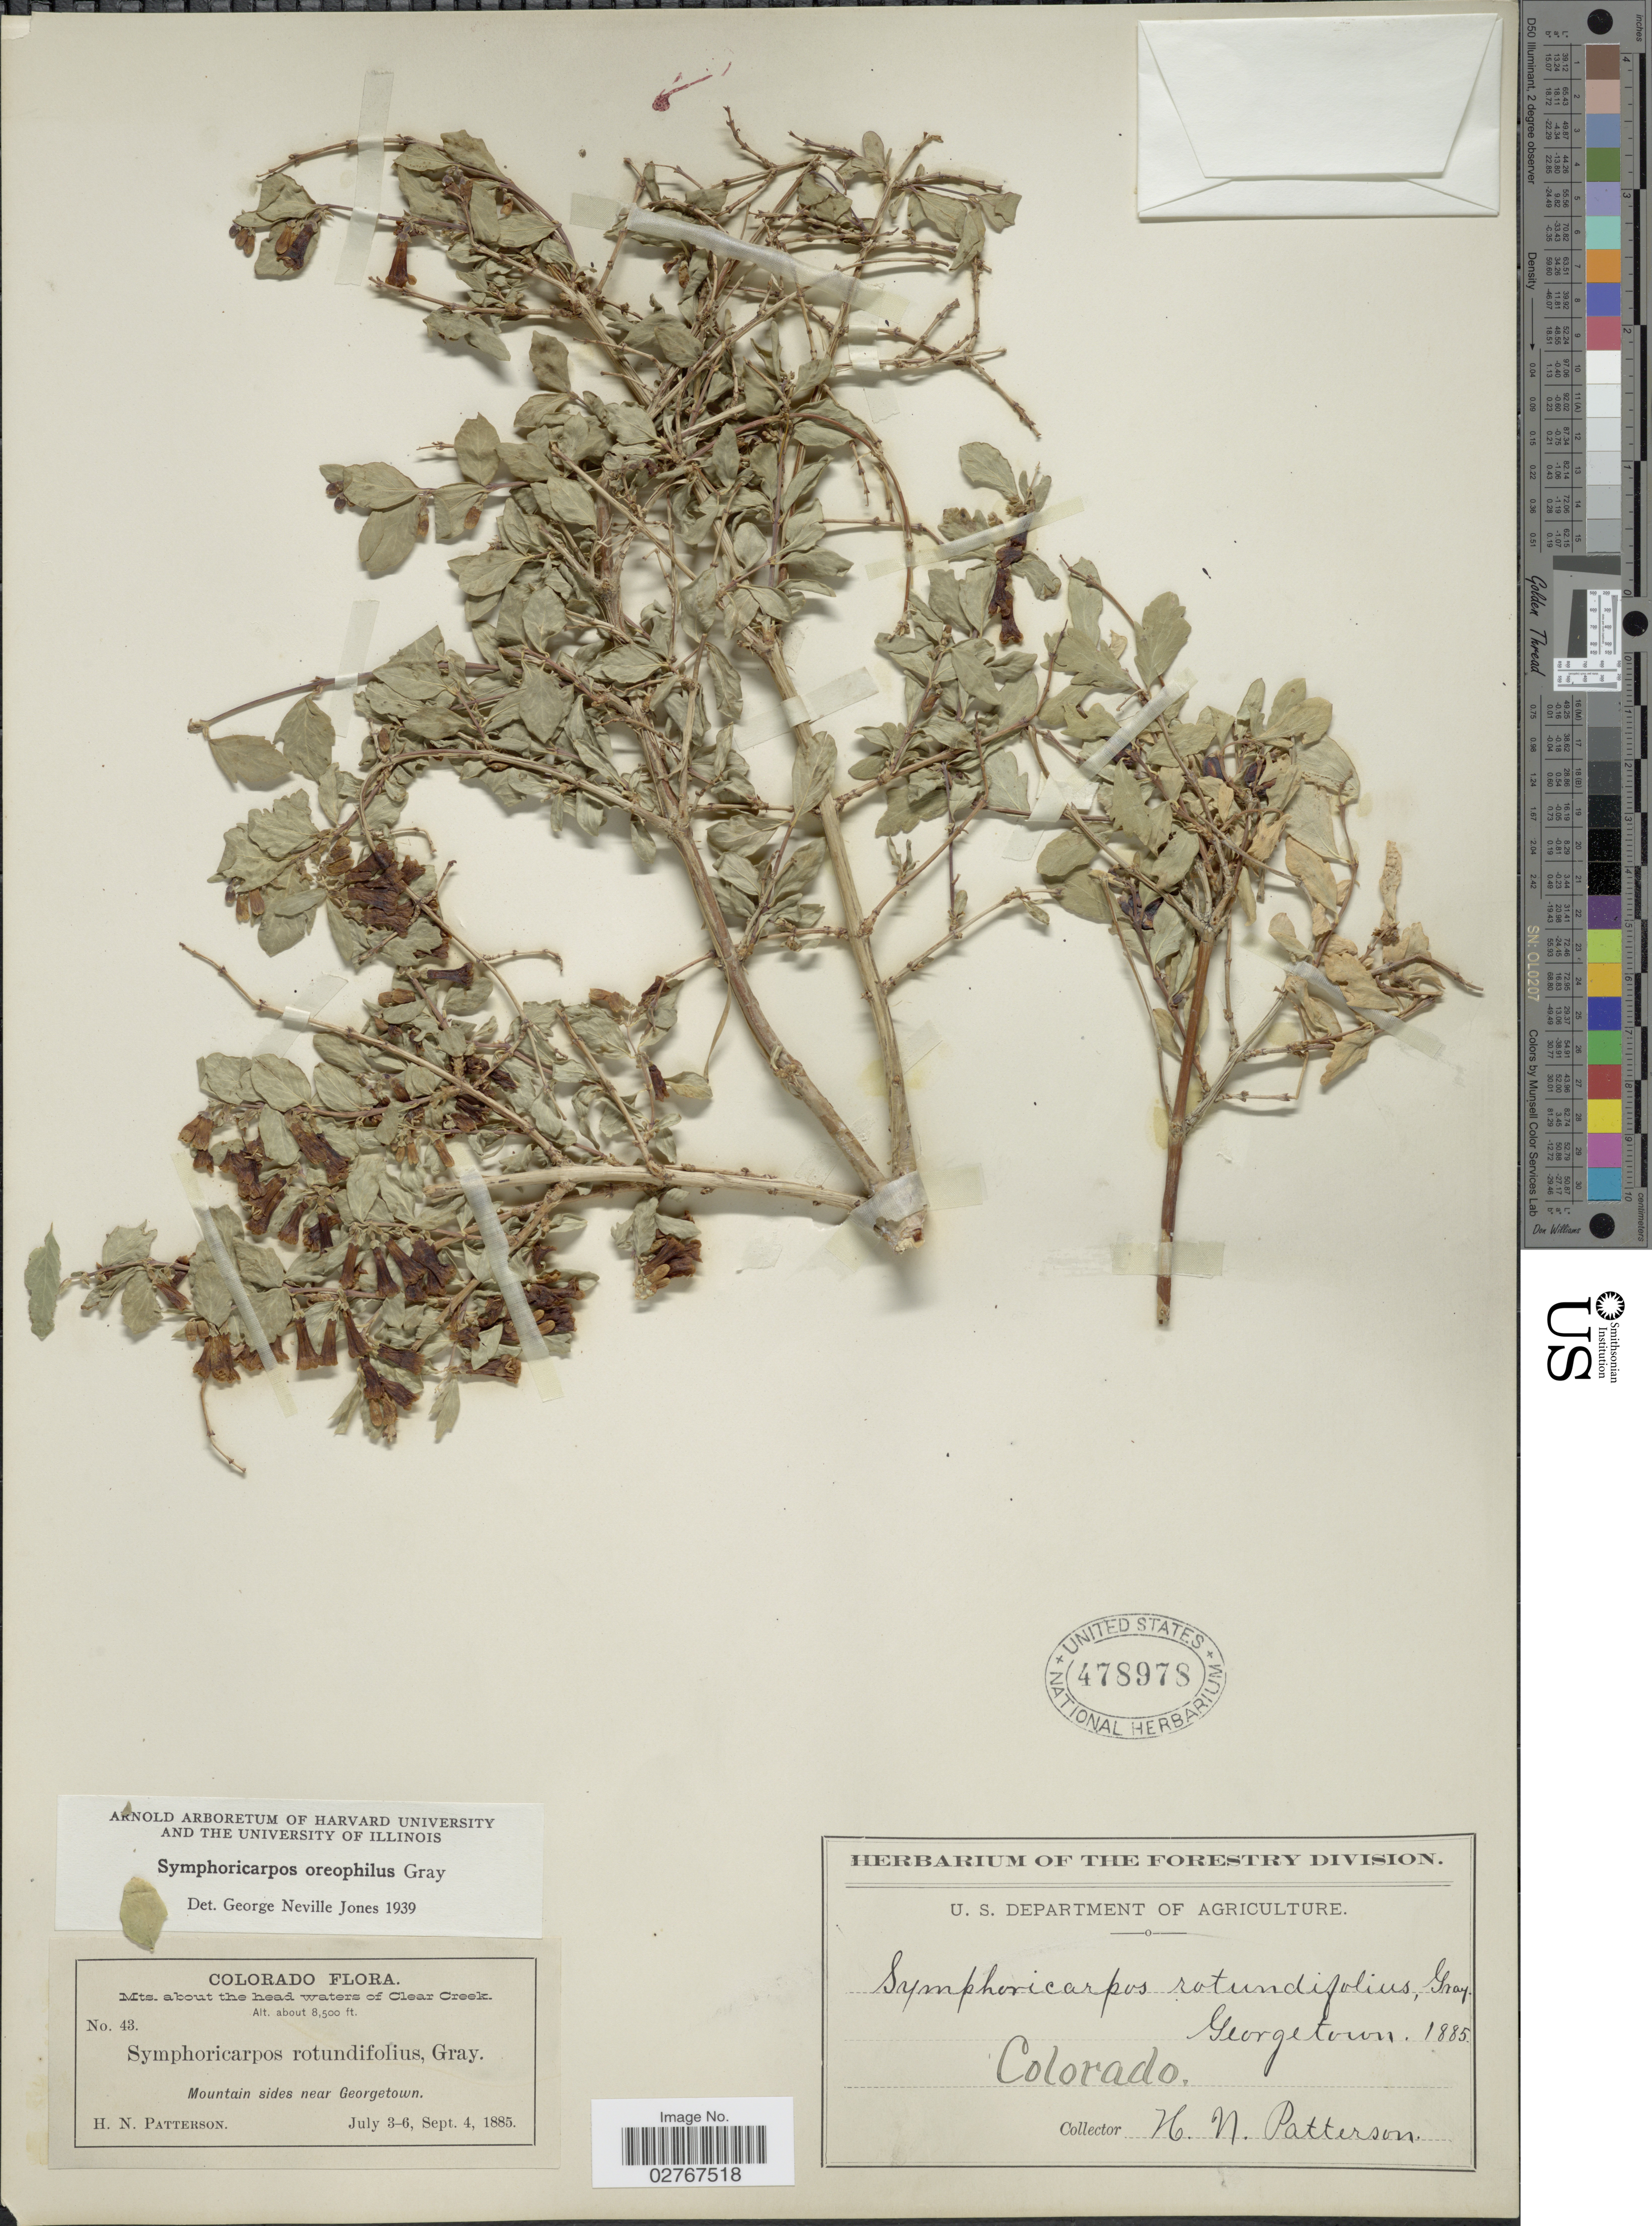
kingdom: Plantae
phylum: Tracheophyta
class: Magnoliopsida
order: Dipsacales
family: Caprifoliaceae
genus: Symphoricarpos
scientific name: Symphoricarpos oreophilus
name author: A. Gray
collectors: H. N. Patterson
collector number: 43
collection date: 1885-07-03/1885-09-04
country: United States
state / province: Colorado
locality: Mts. about the head waters of Clear Creek, Mountain sides near Georgetown.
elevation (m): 2591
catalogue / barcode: US 478978